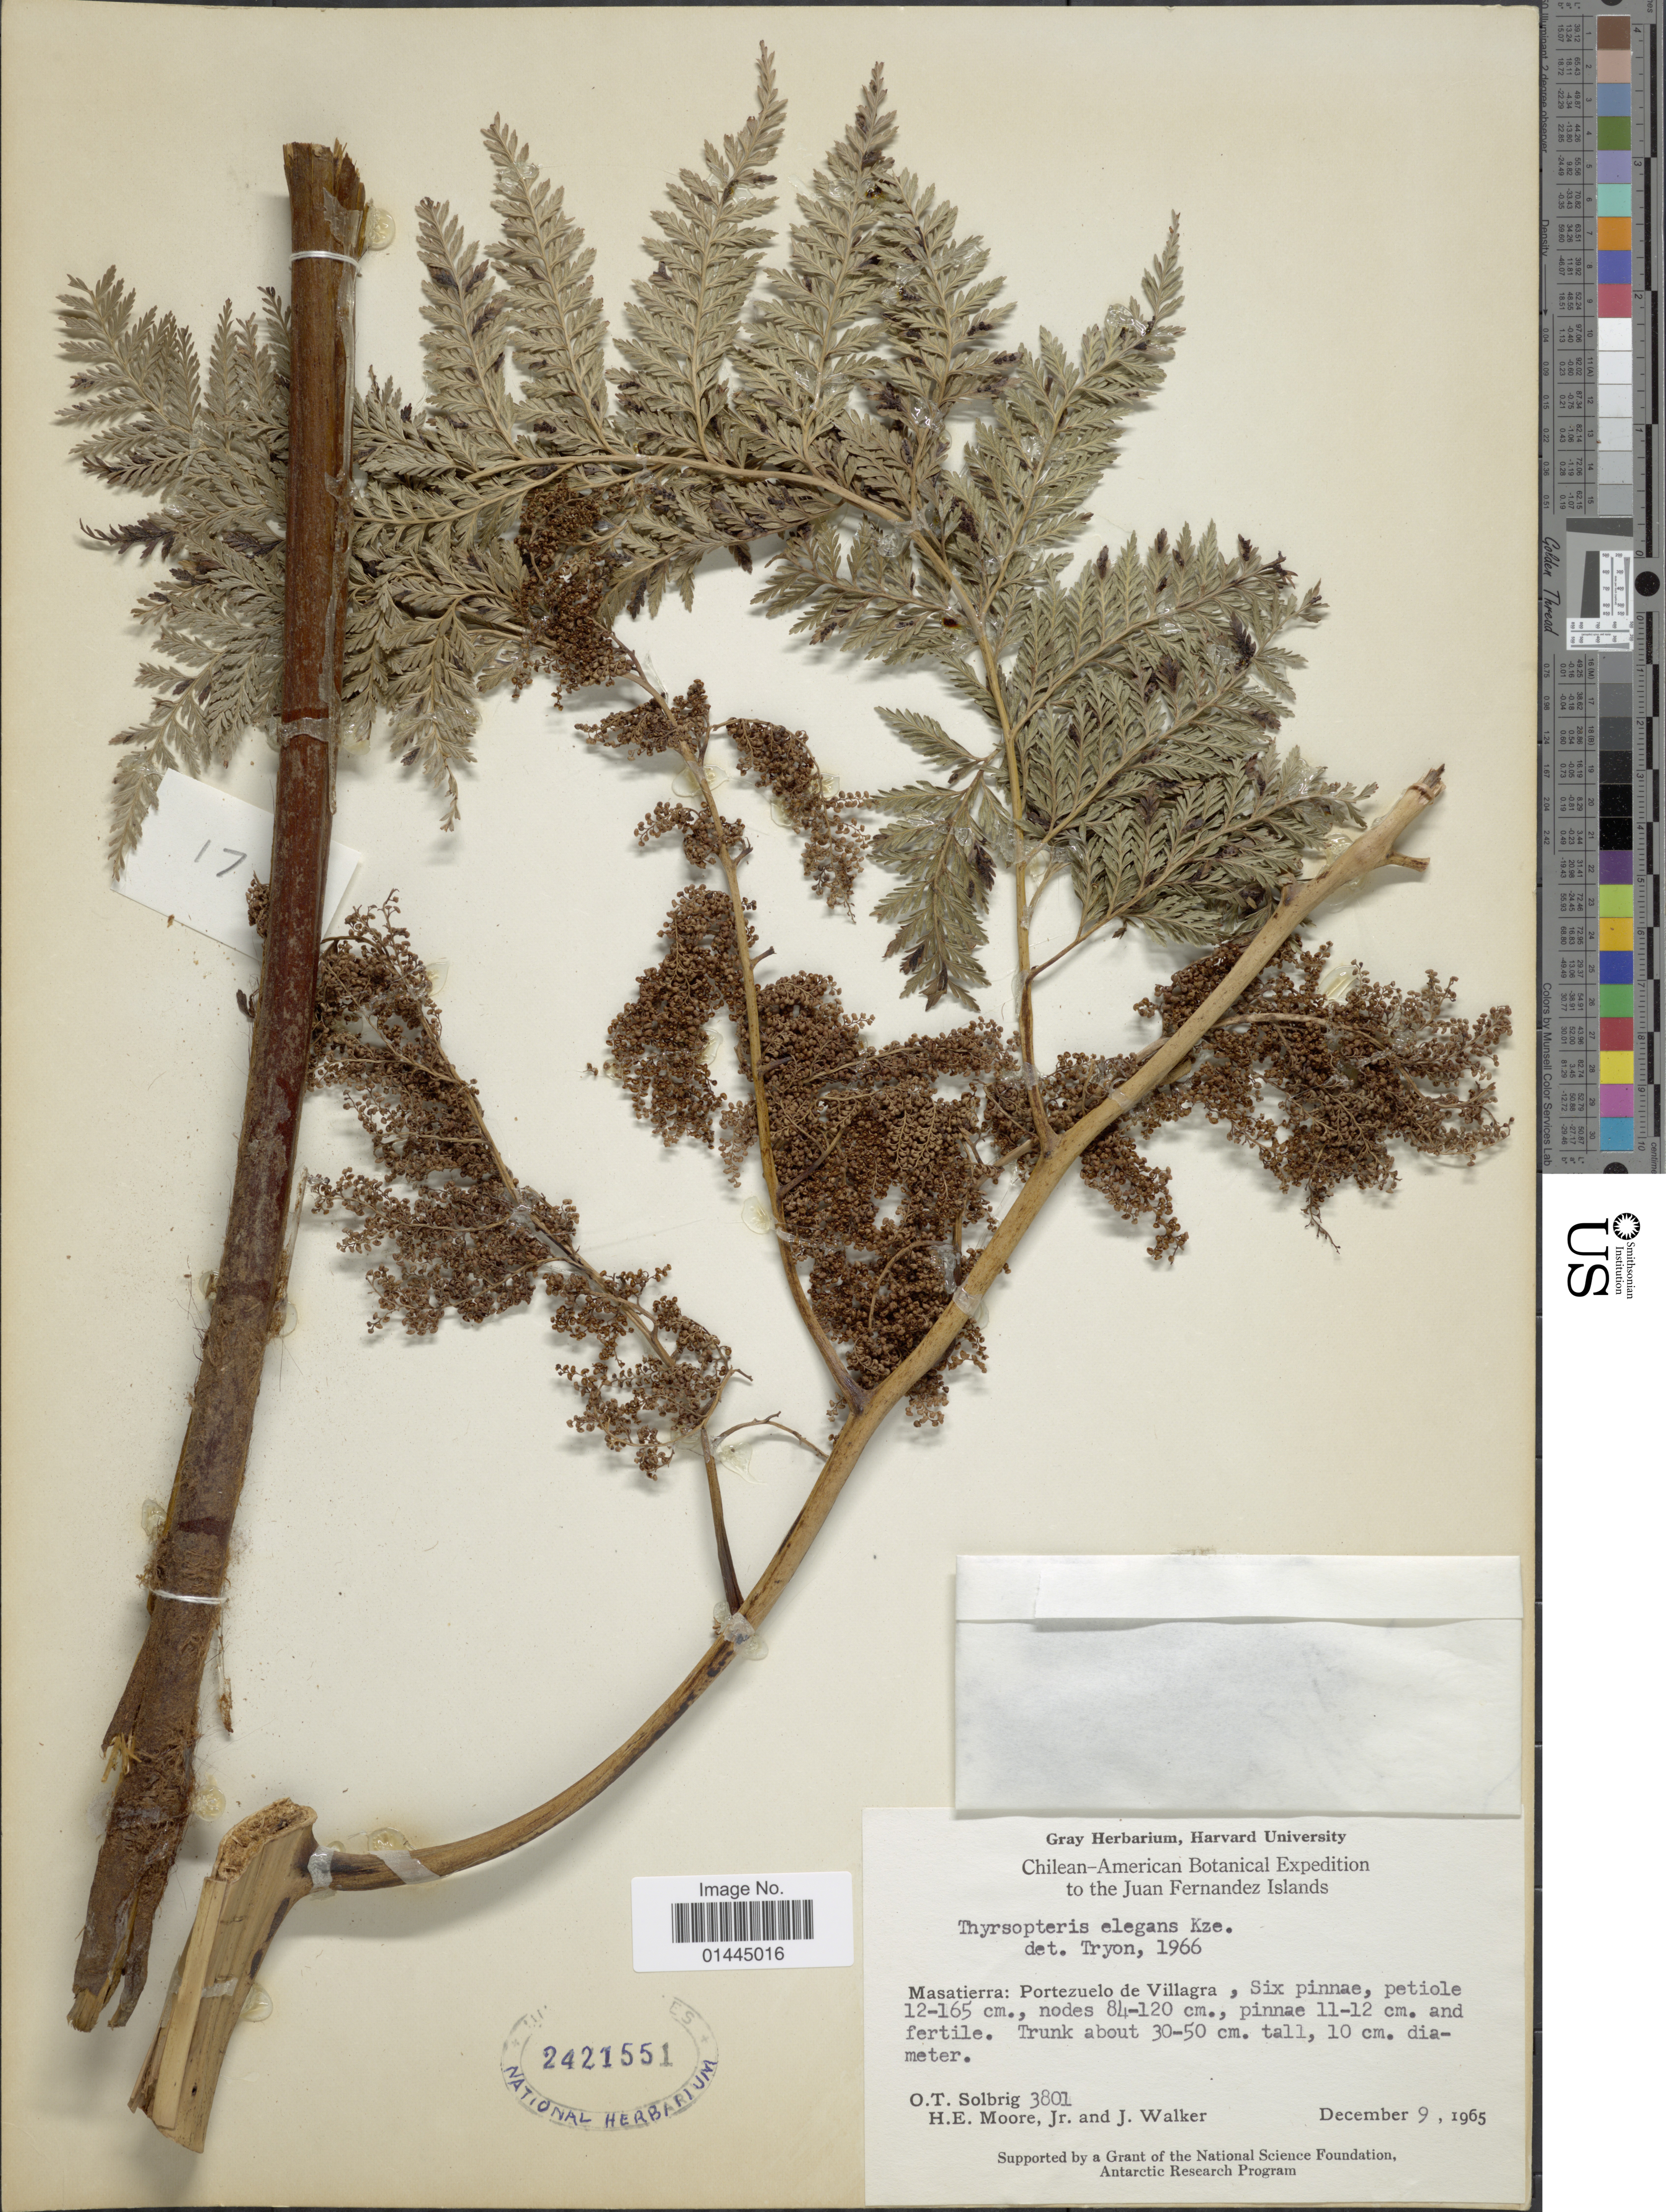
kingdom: Plantae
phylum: Tracheophyta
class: Polypodiopsida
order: Cyatheales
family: Thyrsopteridaceae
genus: Thyrsopteris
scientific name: Thyrsopteris elegans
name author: Kunze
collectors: O. T. Solbrig, H. Moore & J. Walker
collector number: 3801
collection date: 1965-12-09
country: Chile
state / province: Valparaíso (V)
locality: Juan Fernandez Islands, Masatierra: Portezuelo de Villagra, Sex pinnae.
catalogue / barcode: US 2421551